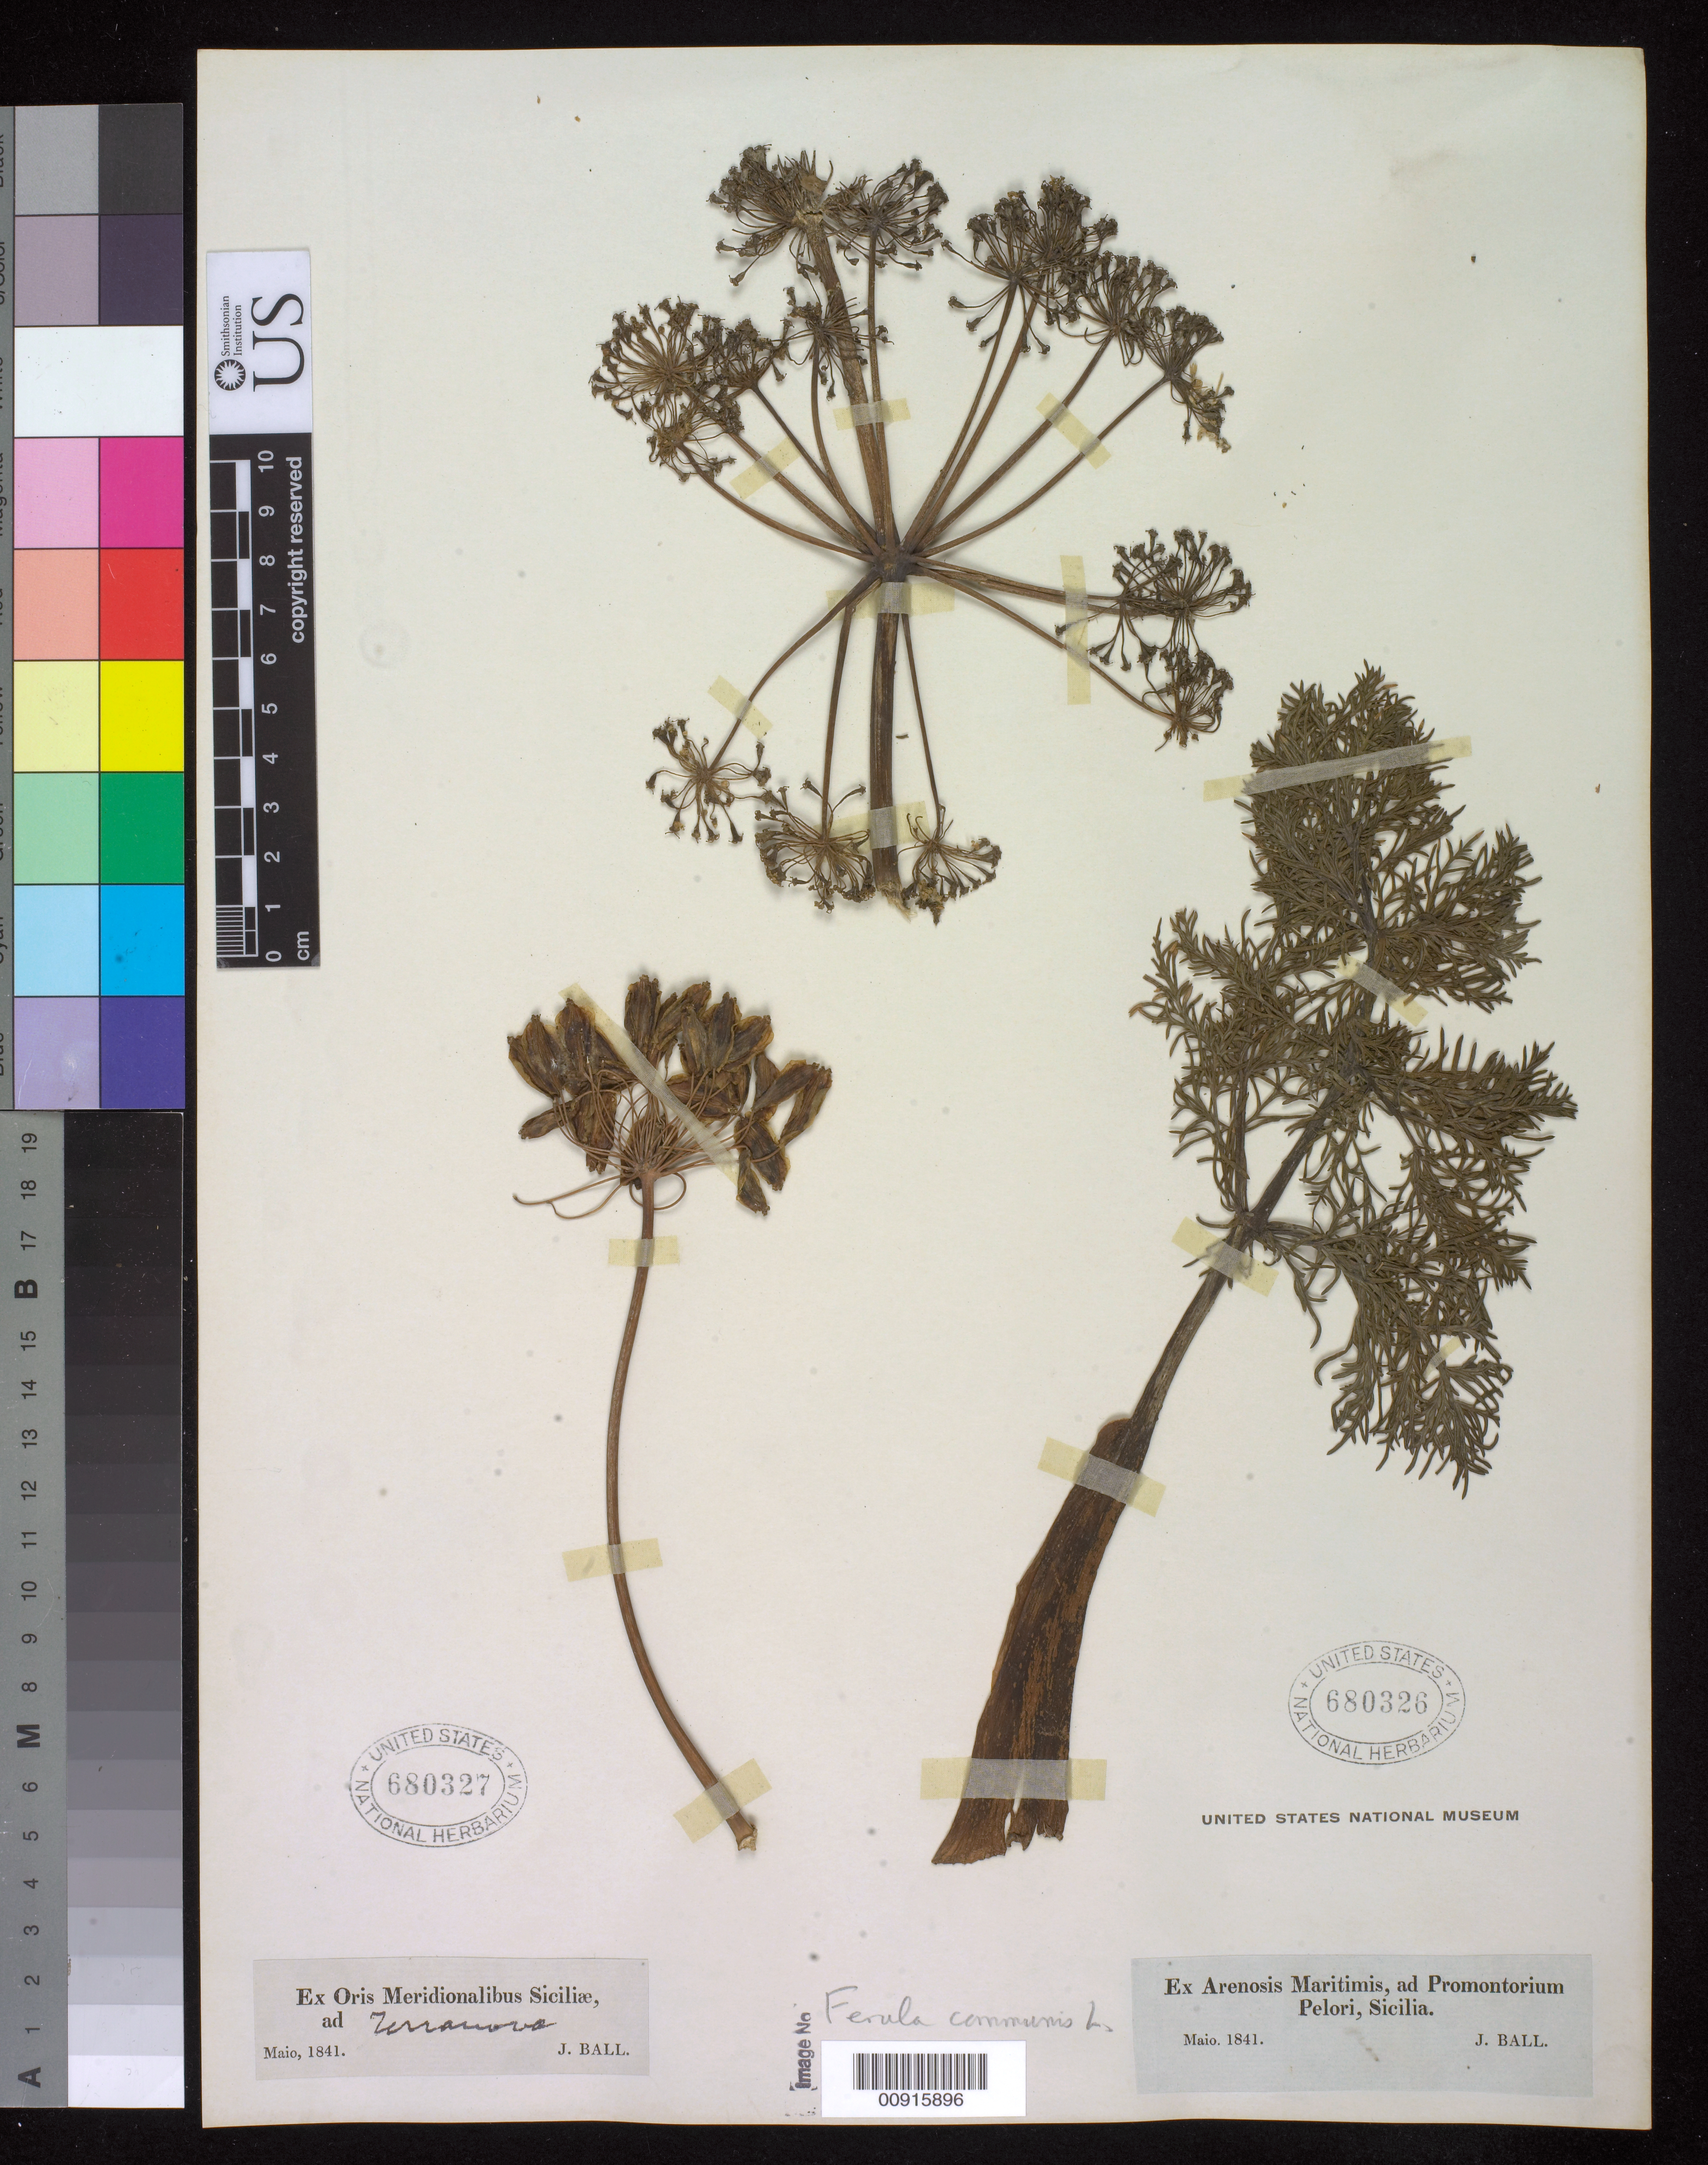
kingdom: Plantae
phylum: Tracheophyta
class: Magnoliopsida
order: Apiales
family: Apiaceae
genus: Ferula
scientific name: Ferula communis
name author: L.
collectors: J. Ball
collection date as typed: May 1841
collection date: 1841-05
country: Italy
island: Sicily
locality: Ex Arenosis Maritimis, ad Promontorium Pelori, Sicilia.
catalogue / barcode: US 680326